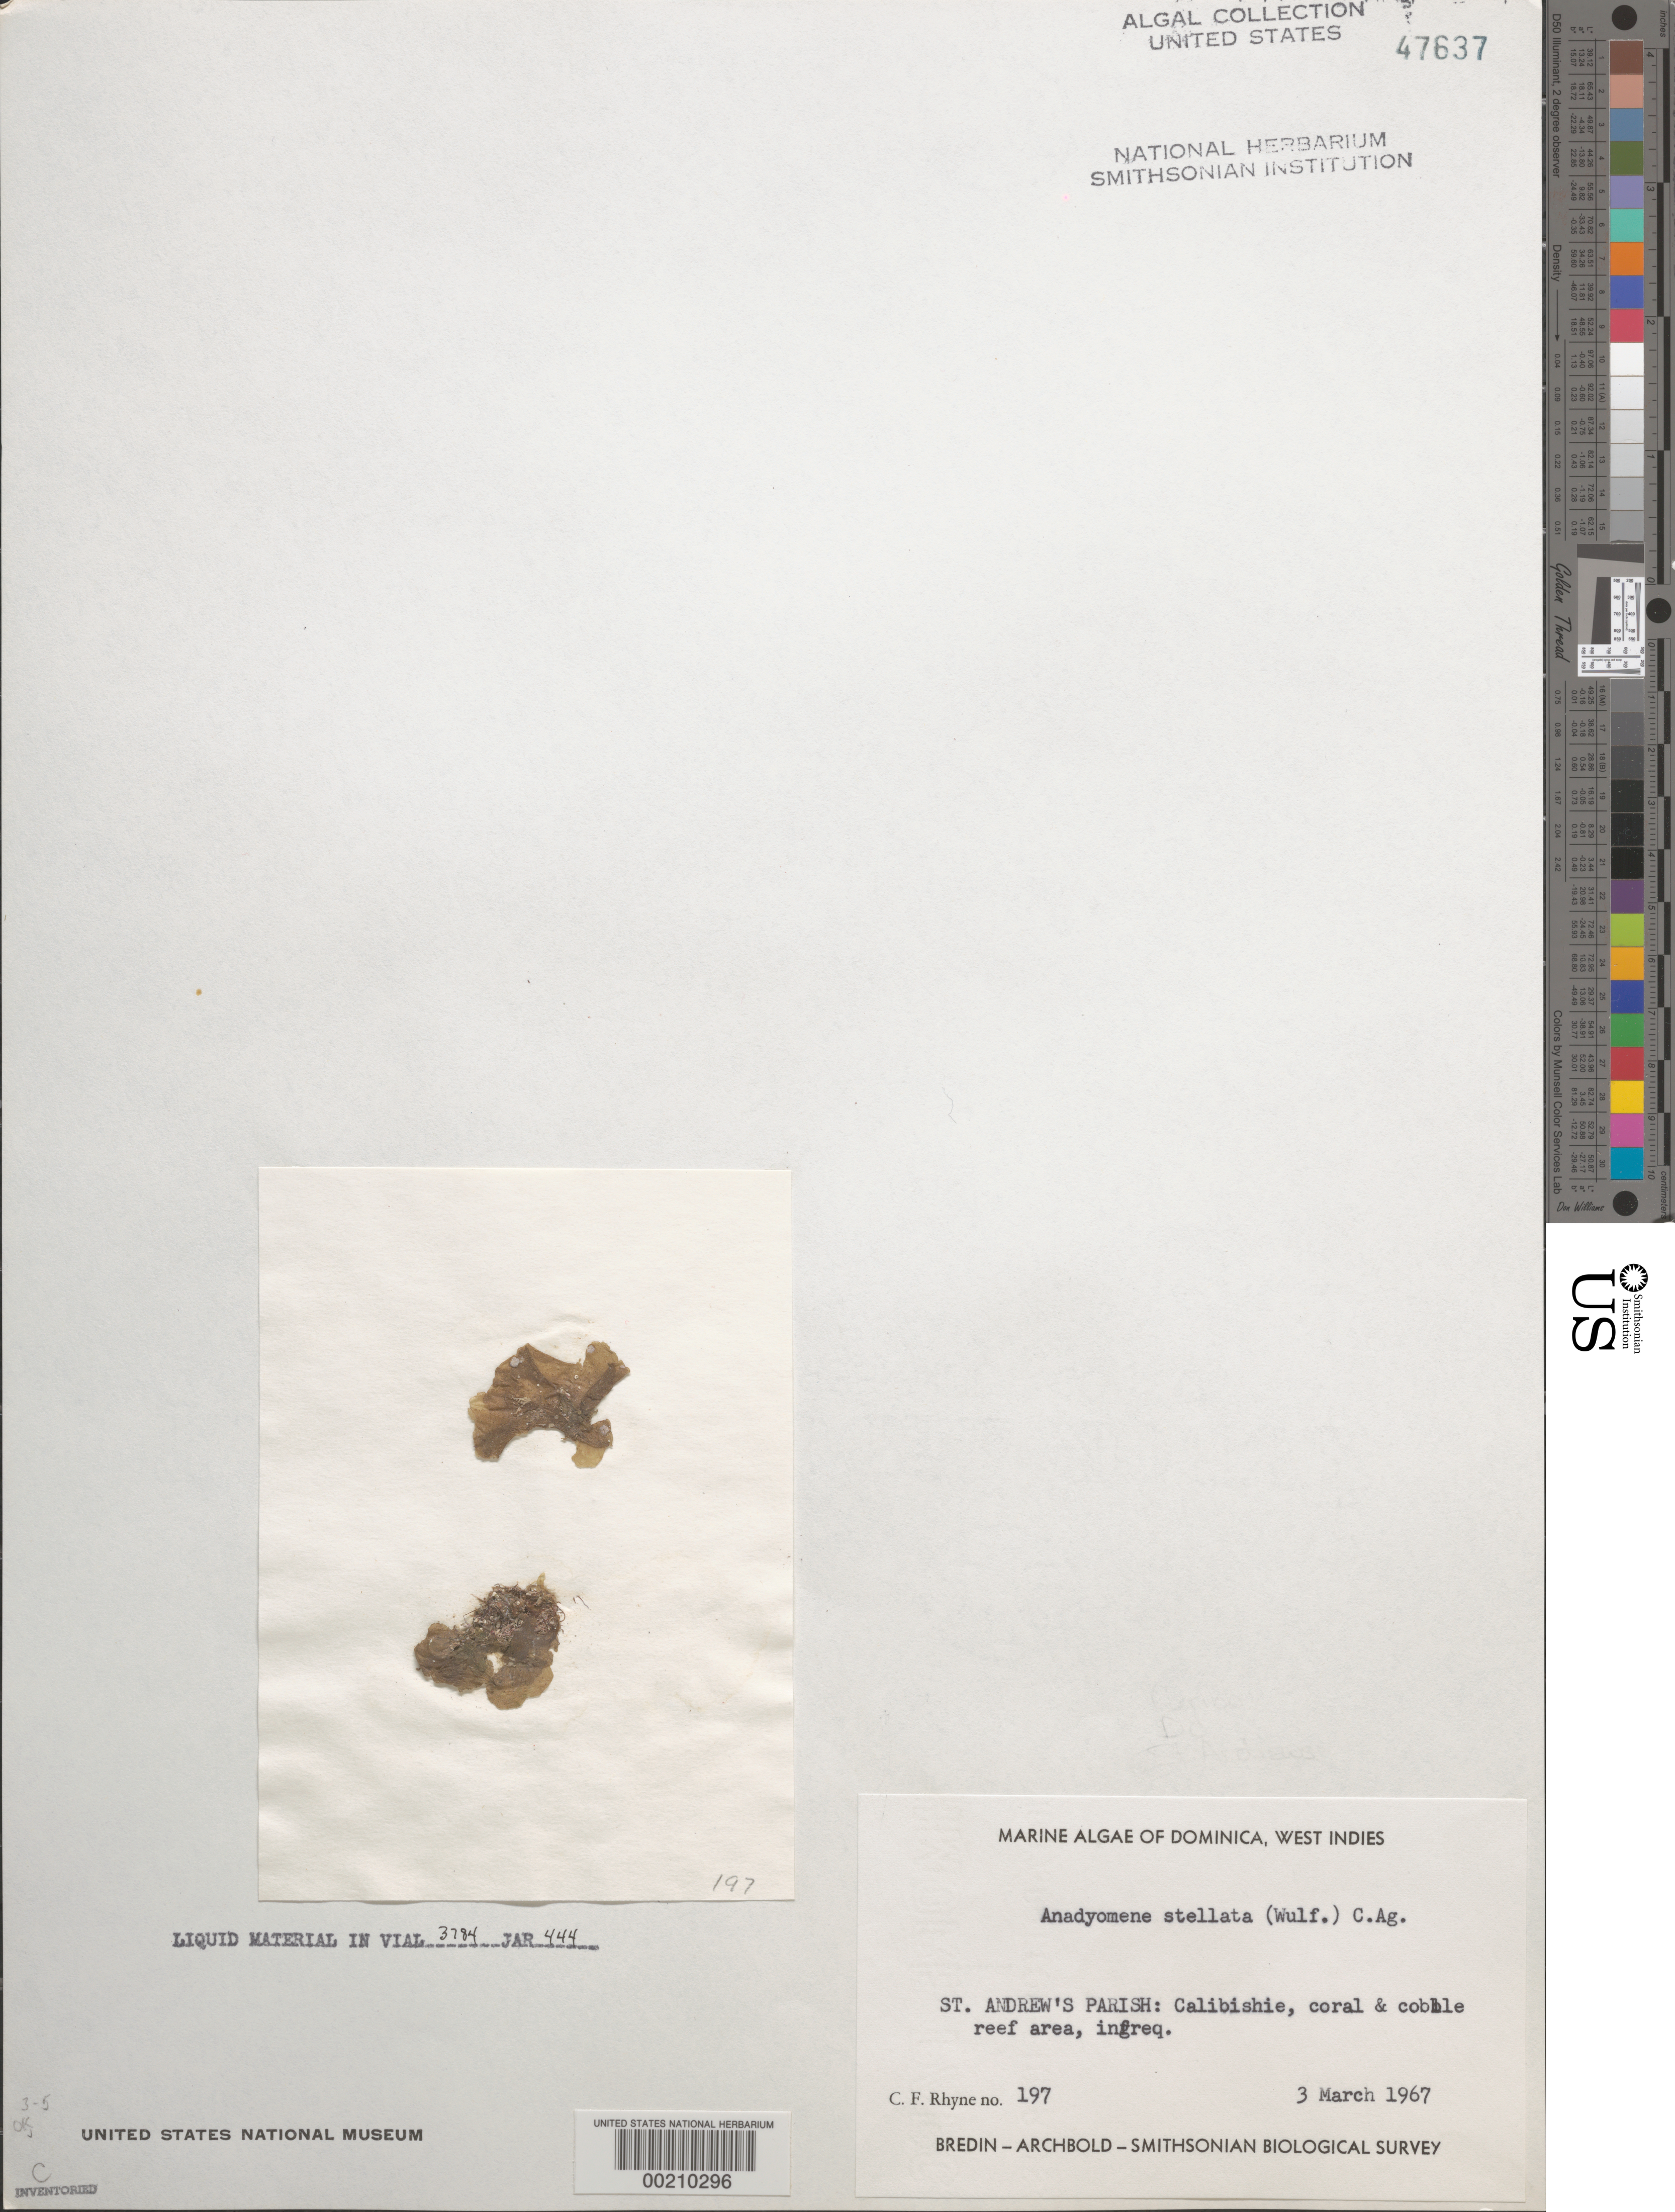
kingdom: Plantae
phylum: Chlorophyta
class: Ulvophyceae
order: Cladophorales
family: Anadyomenaceae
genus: Anadyomene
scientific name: Anadyomene stellata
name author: (Wulfen) C. Agardh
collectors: C. Rhyne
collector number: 197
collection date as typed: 03 Mar 1967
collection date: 1967-03-03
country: Dominica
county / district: St. Andrew's Parish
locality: Calibishie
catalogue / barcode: US 47637